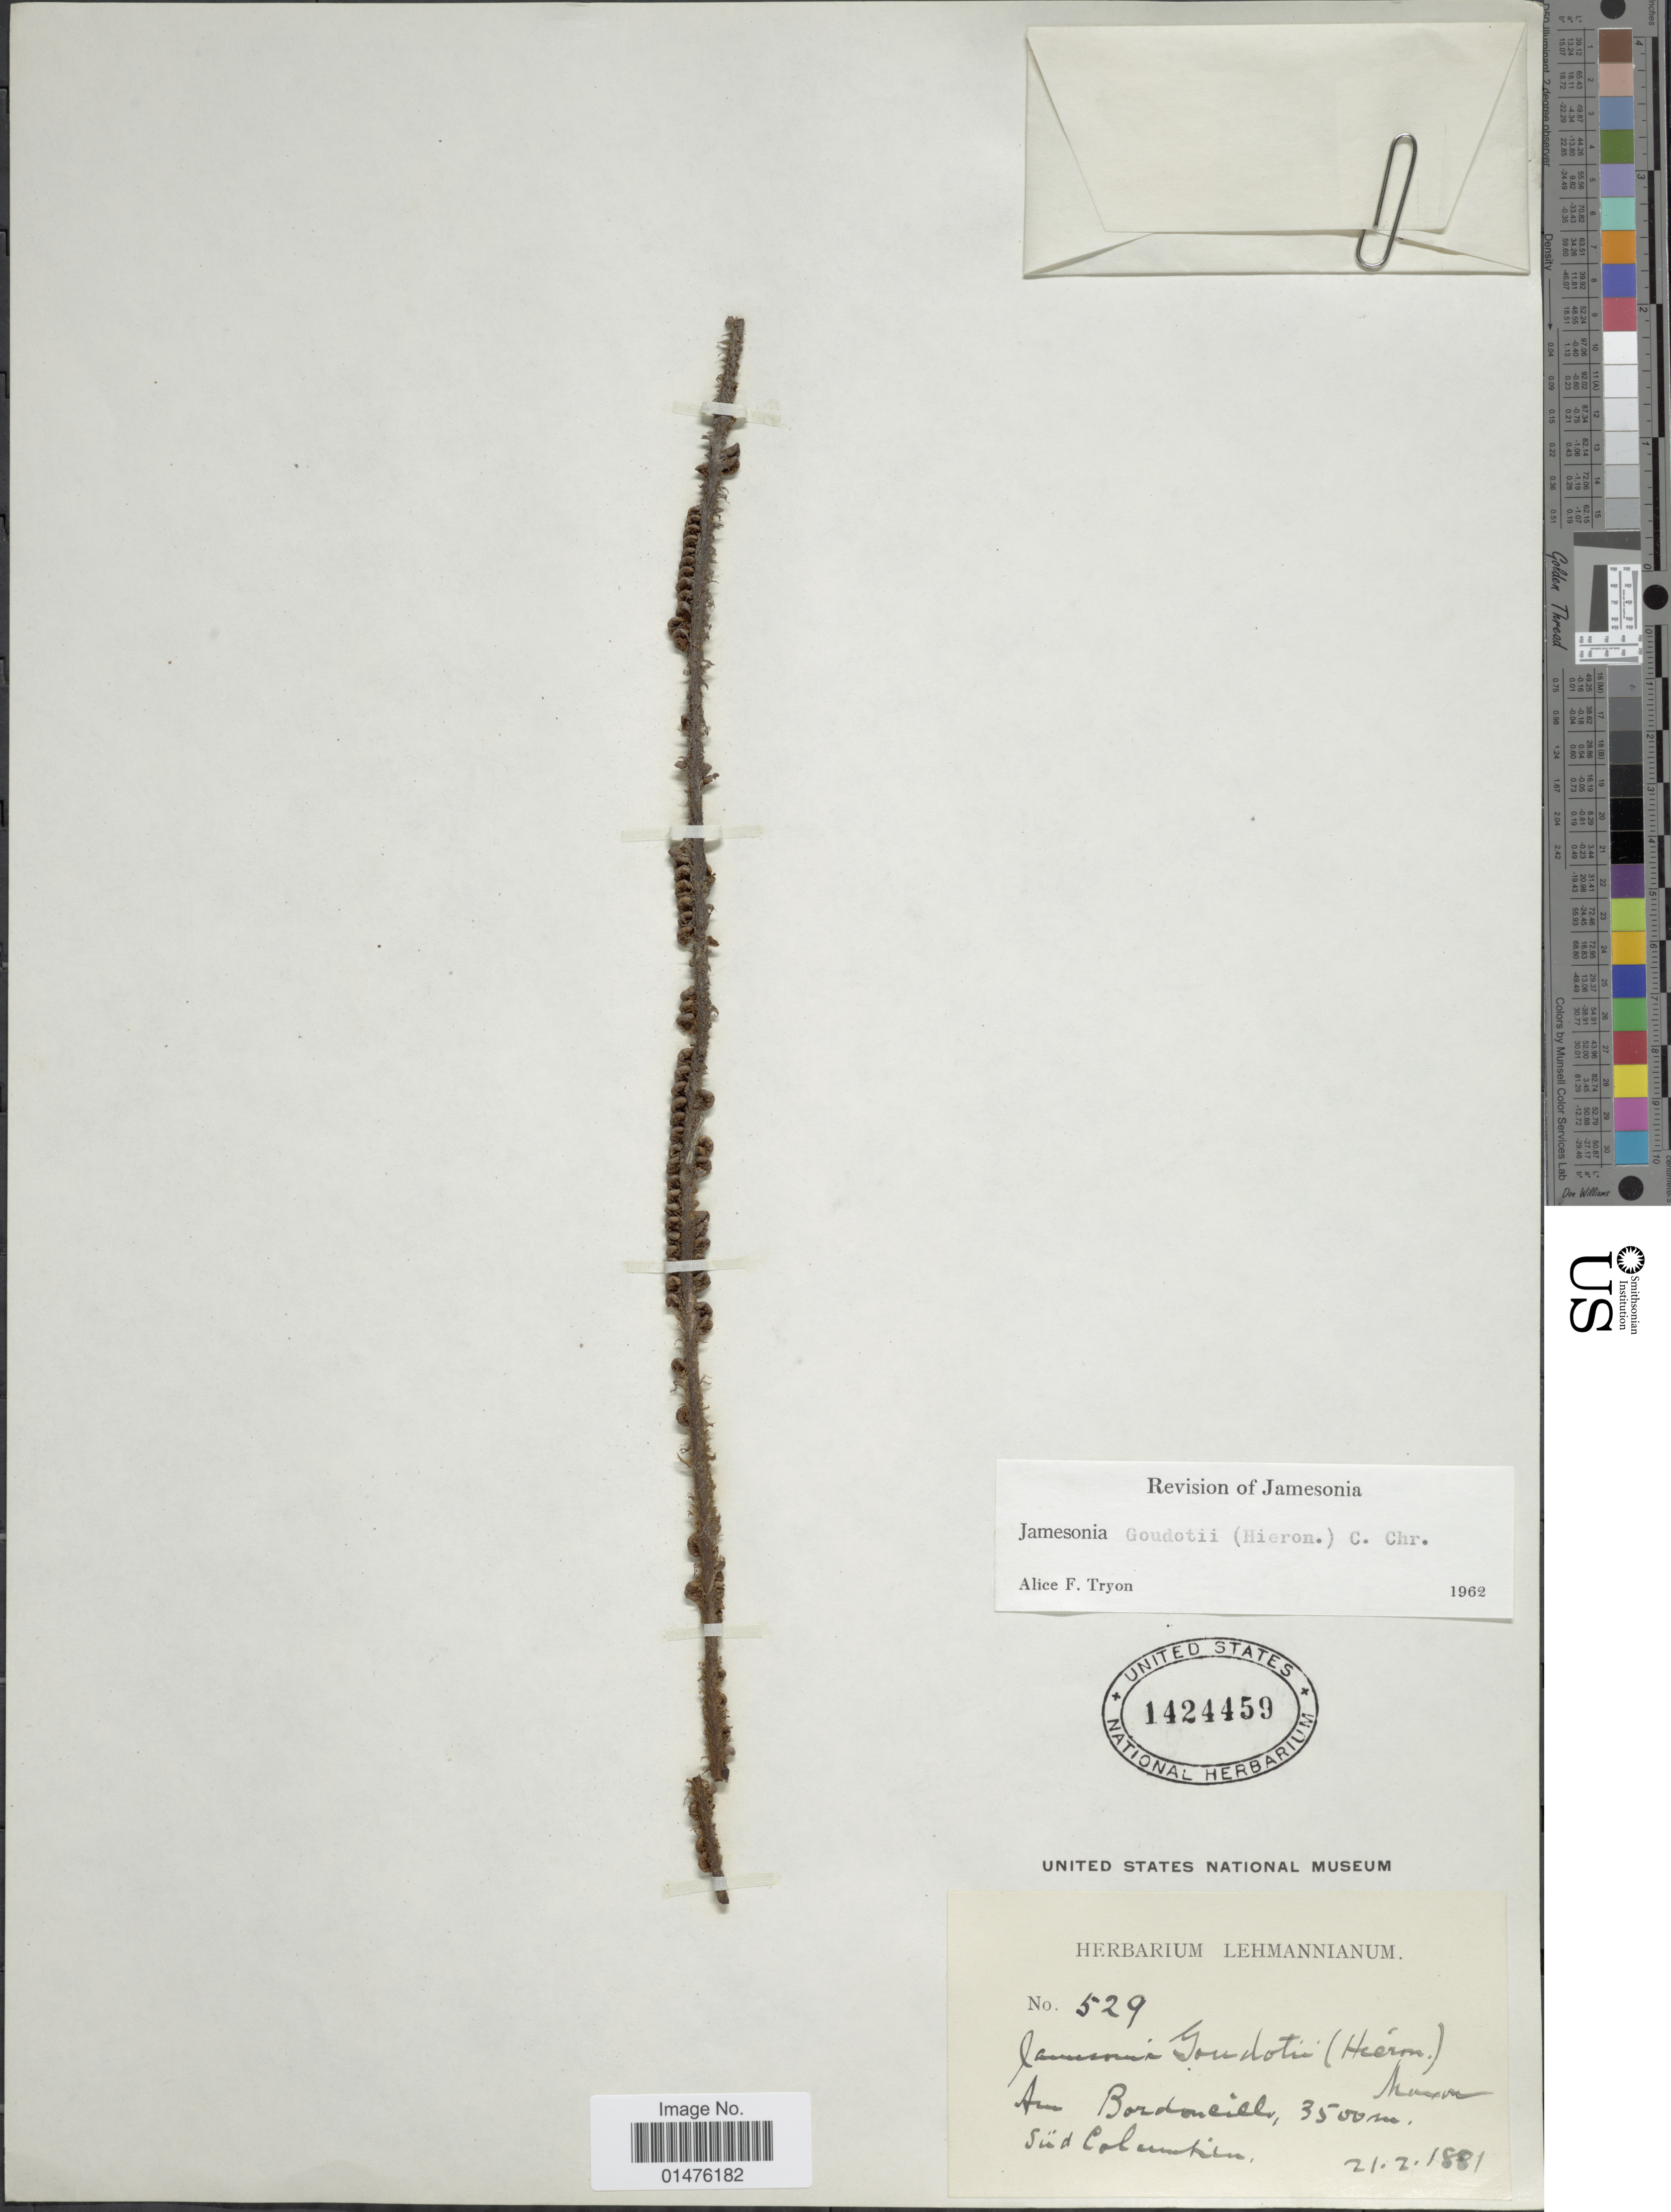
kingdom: Plantae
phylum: Tracheophyta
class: Polypodiopsida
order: Polypodiales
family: Pteridaceae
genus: Jamesonia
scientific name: Jamesonia goudotii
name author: (Hieron.) C. Chr.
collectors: ex herb. Lehmannianum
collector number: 529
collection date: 1881-02-21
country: Colombia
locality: Am Bordoncillo, Süd Colombien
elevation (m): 3500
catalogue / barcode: US 1424459